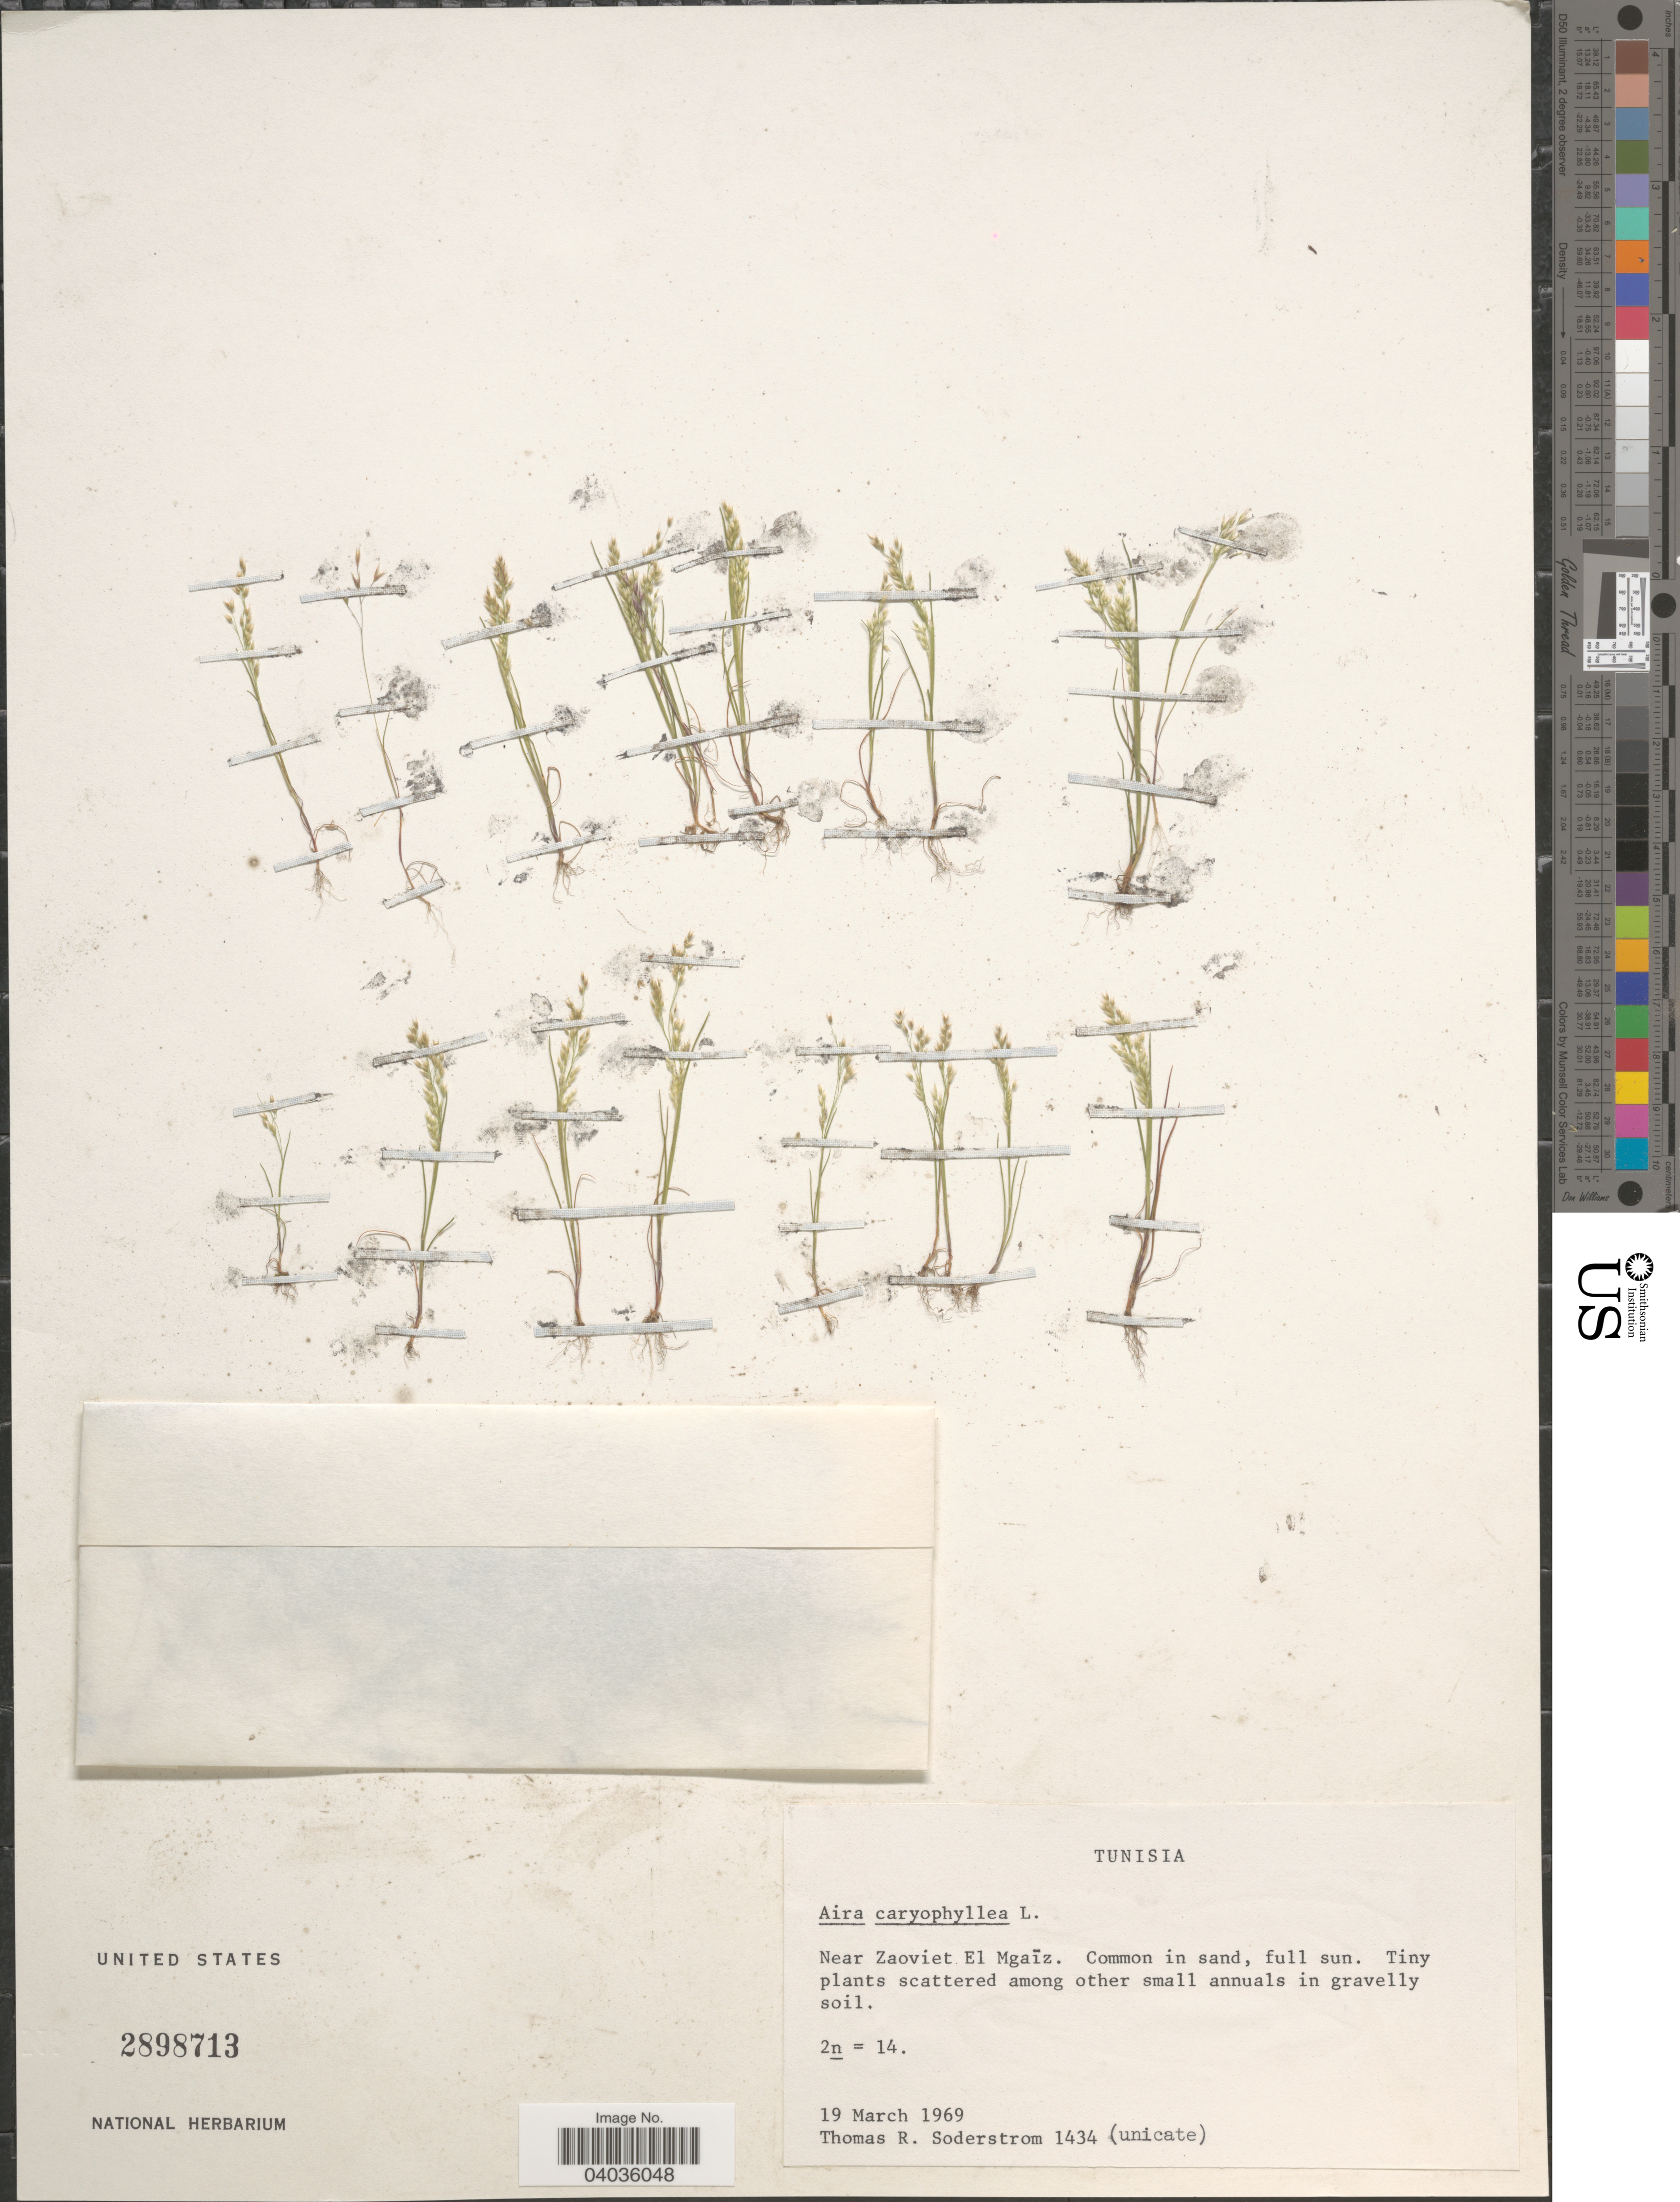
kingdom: Plantae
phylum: Tracheophyta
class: Liliopsida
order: Poales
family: Poaceae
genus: Aira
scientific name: Aira caryophyllea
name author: L.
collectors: T. R. Soderstrom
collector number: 1434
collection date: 1969-03-19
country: Tunisia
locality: Near Zoaviet El Mgaïz.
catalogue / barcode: US 2898713